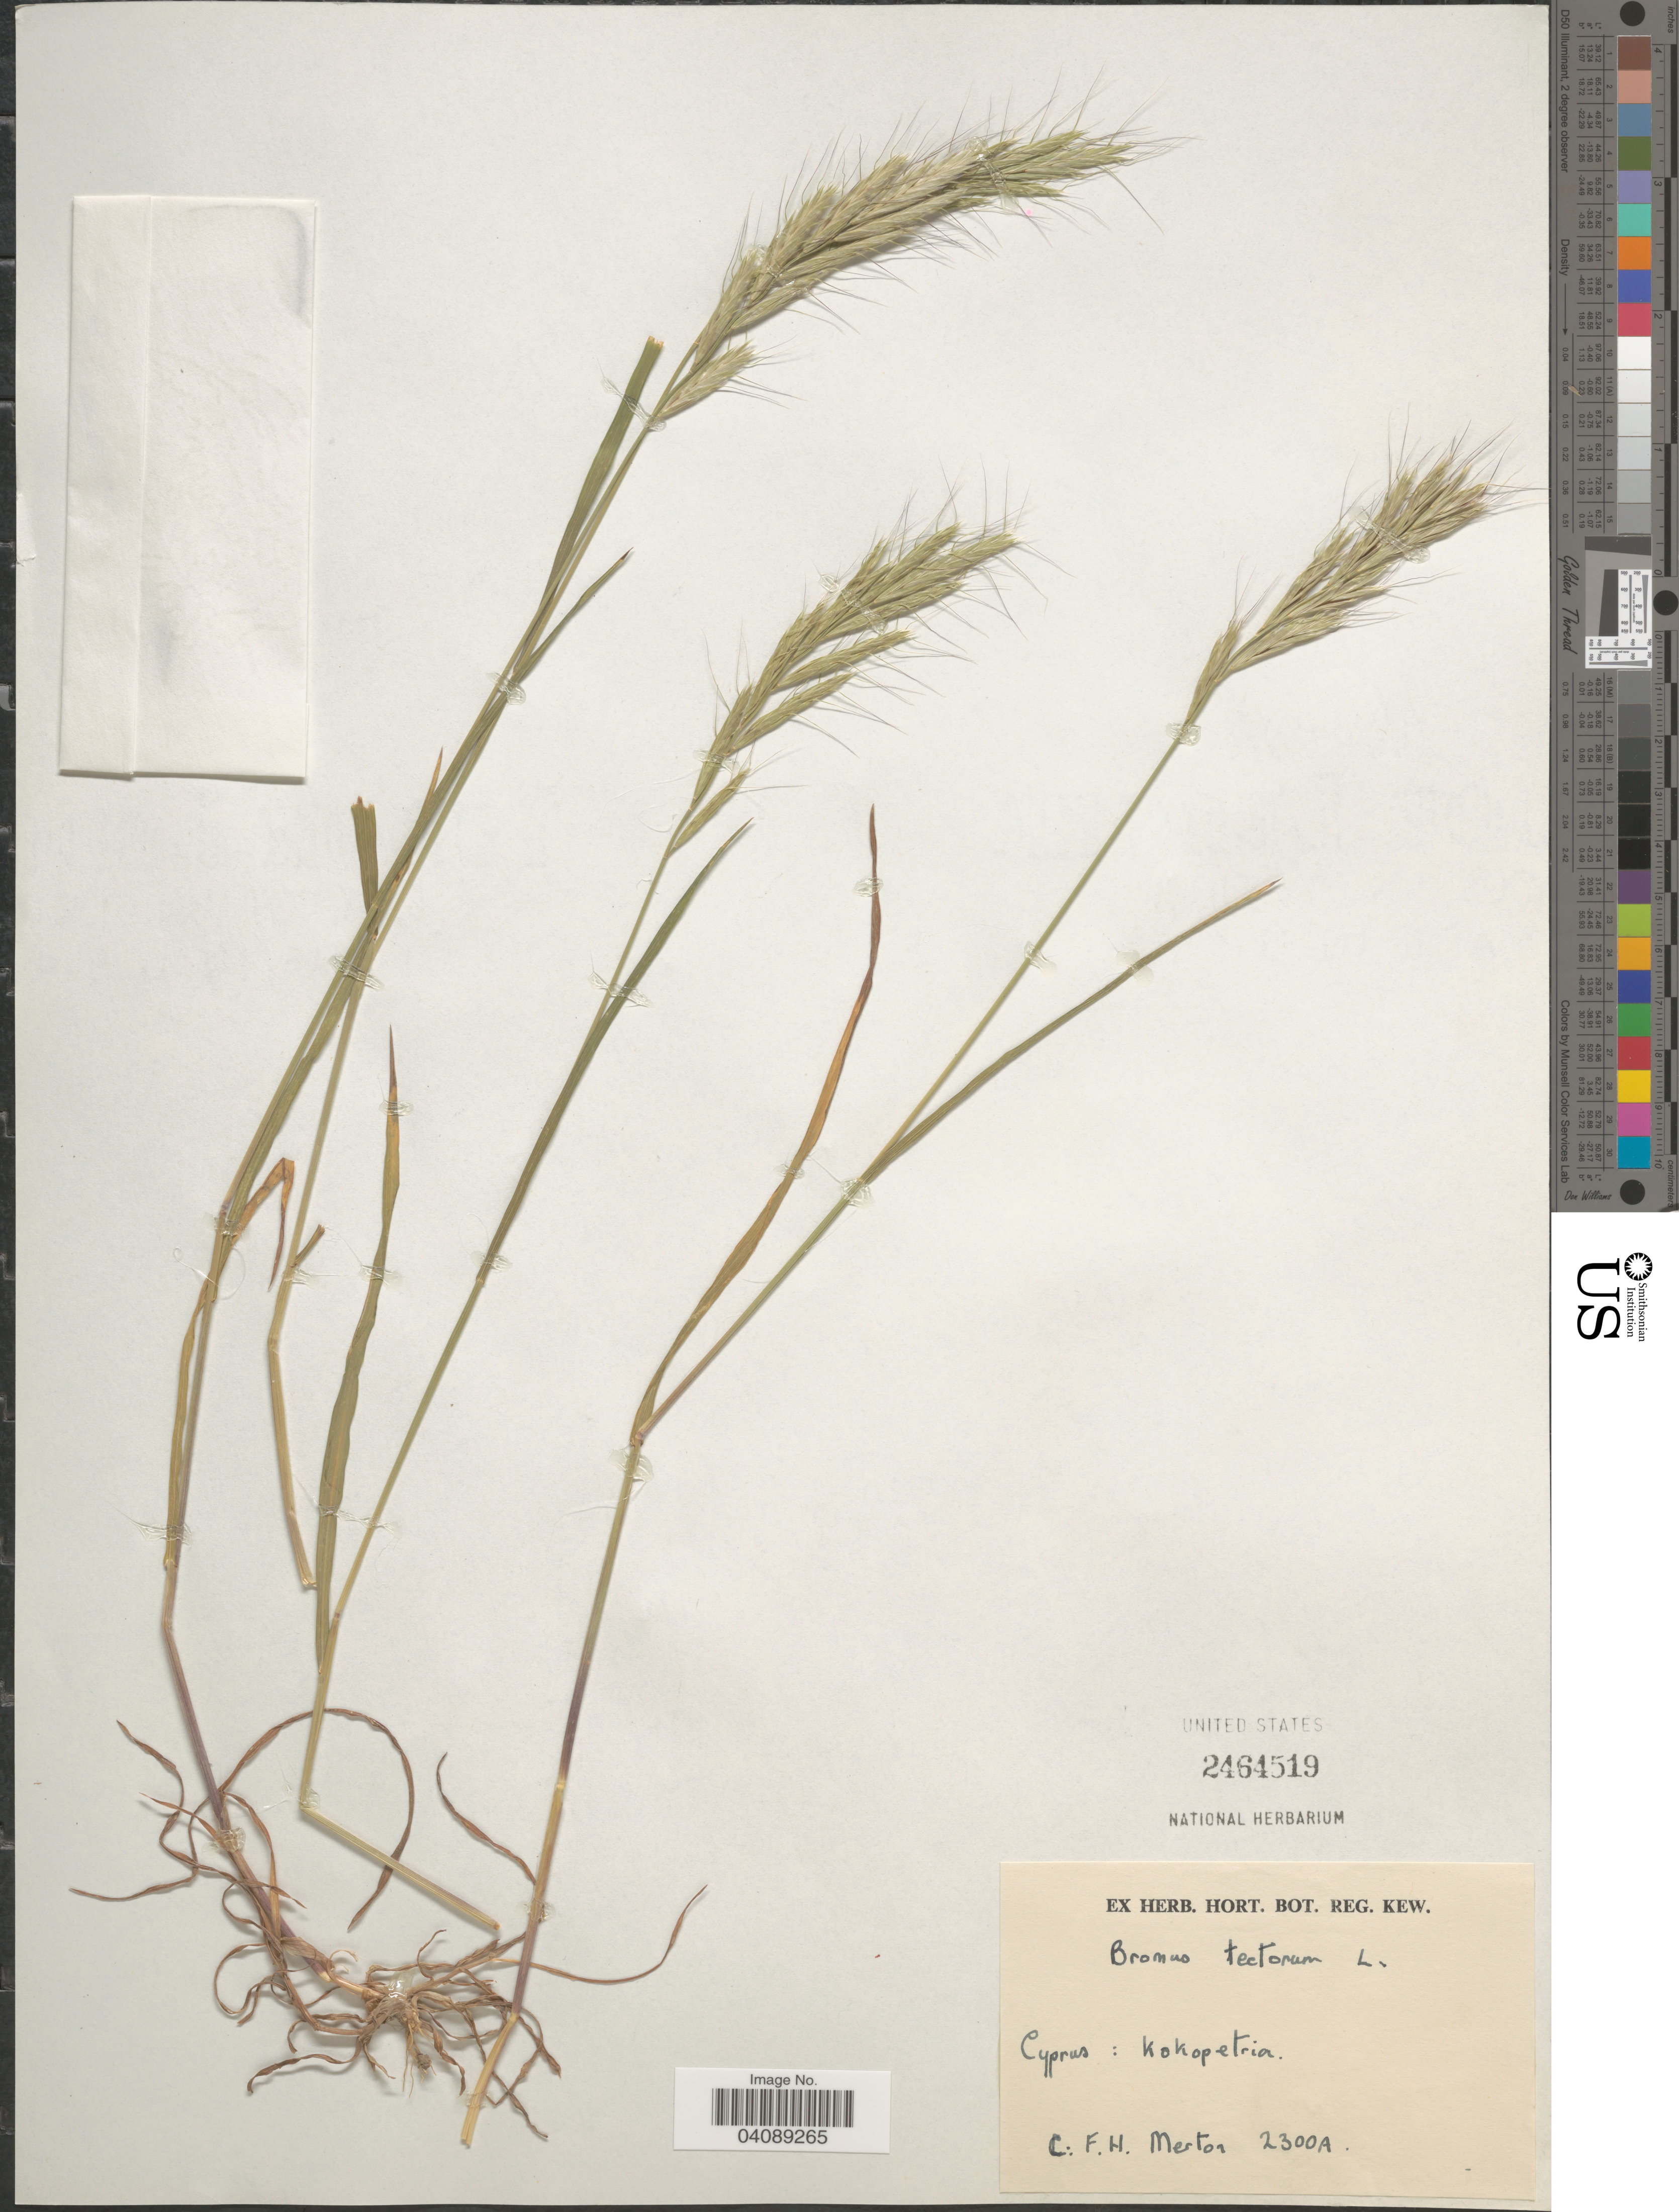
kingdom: Plantae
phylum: Tracheophyta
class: Liliopsida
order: Poales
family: Poaceae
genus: Bromus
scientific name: Bromus tectorum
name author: L.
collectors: C. Mertor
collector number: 2300A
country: Cyprus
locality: Kokopetria.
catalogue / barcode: US 2464519